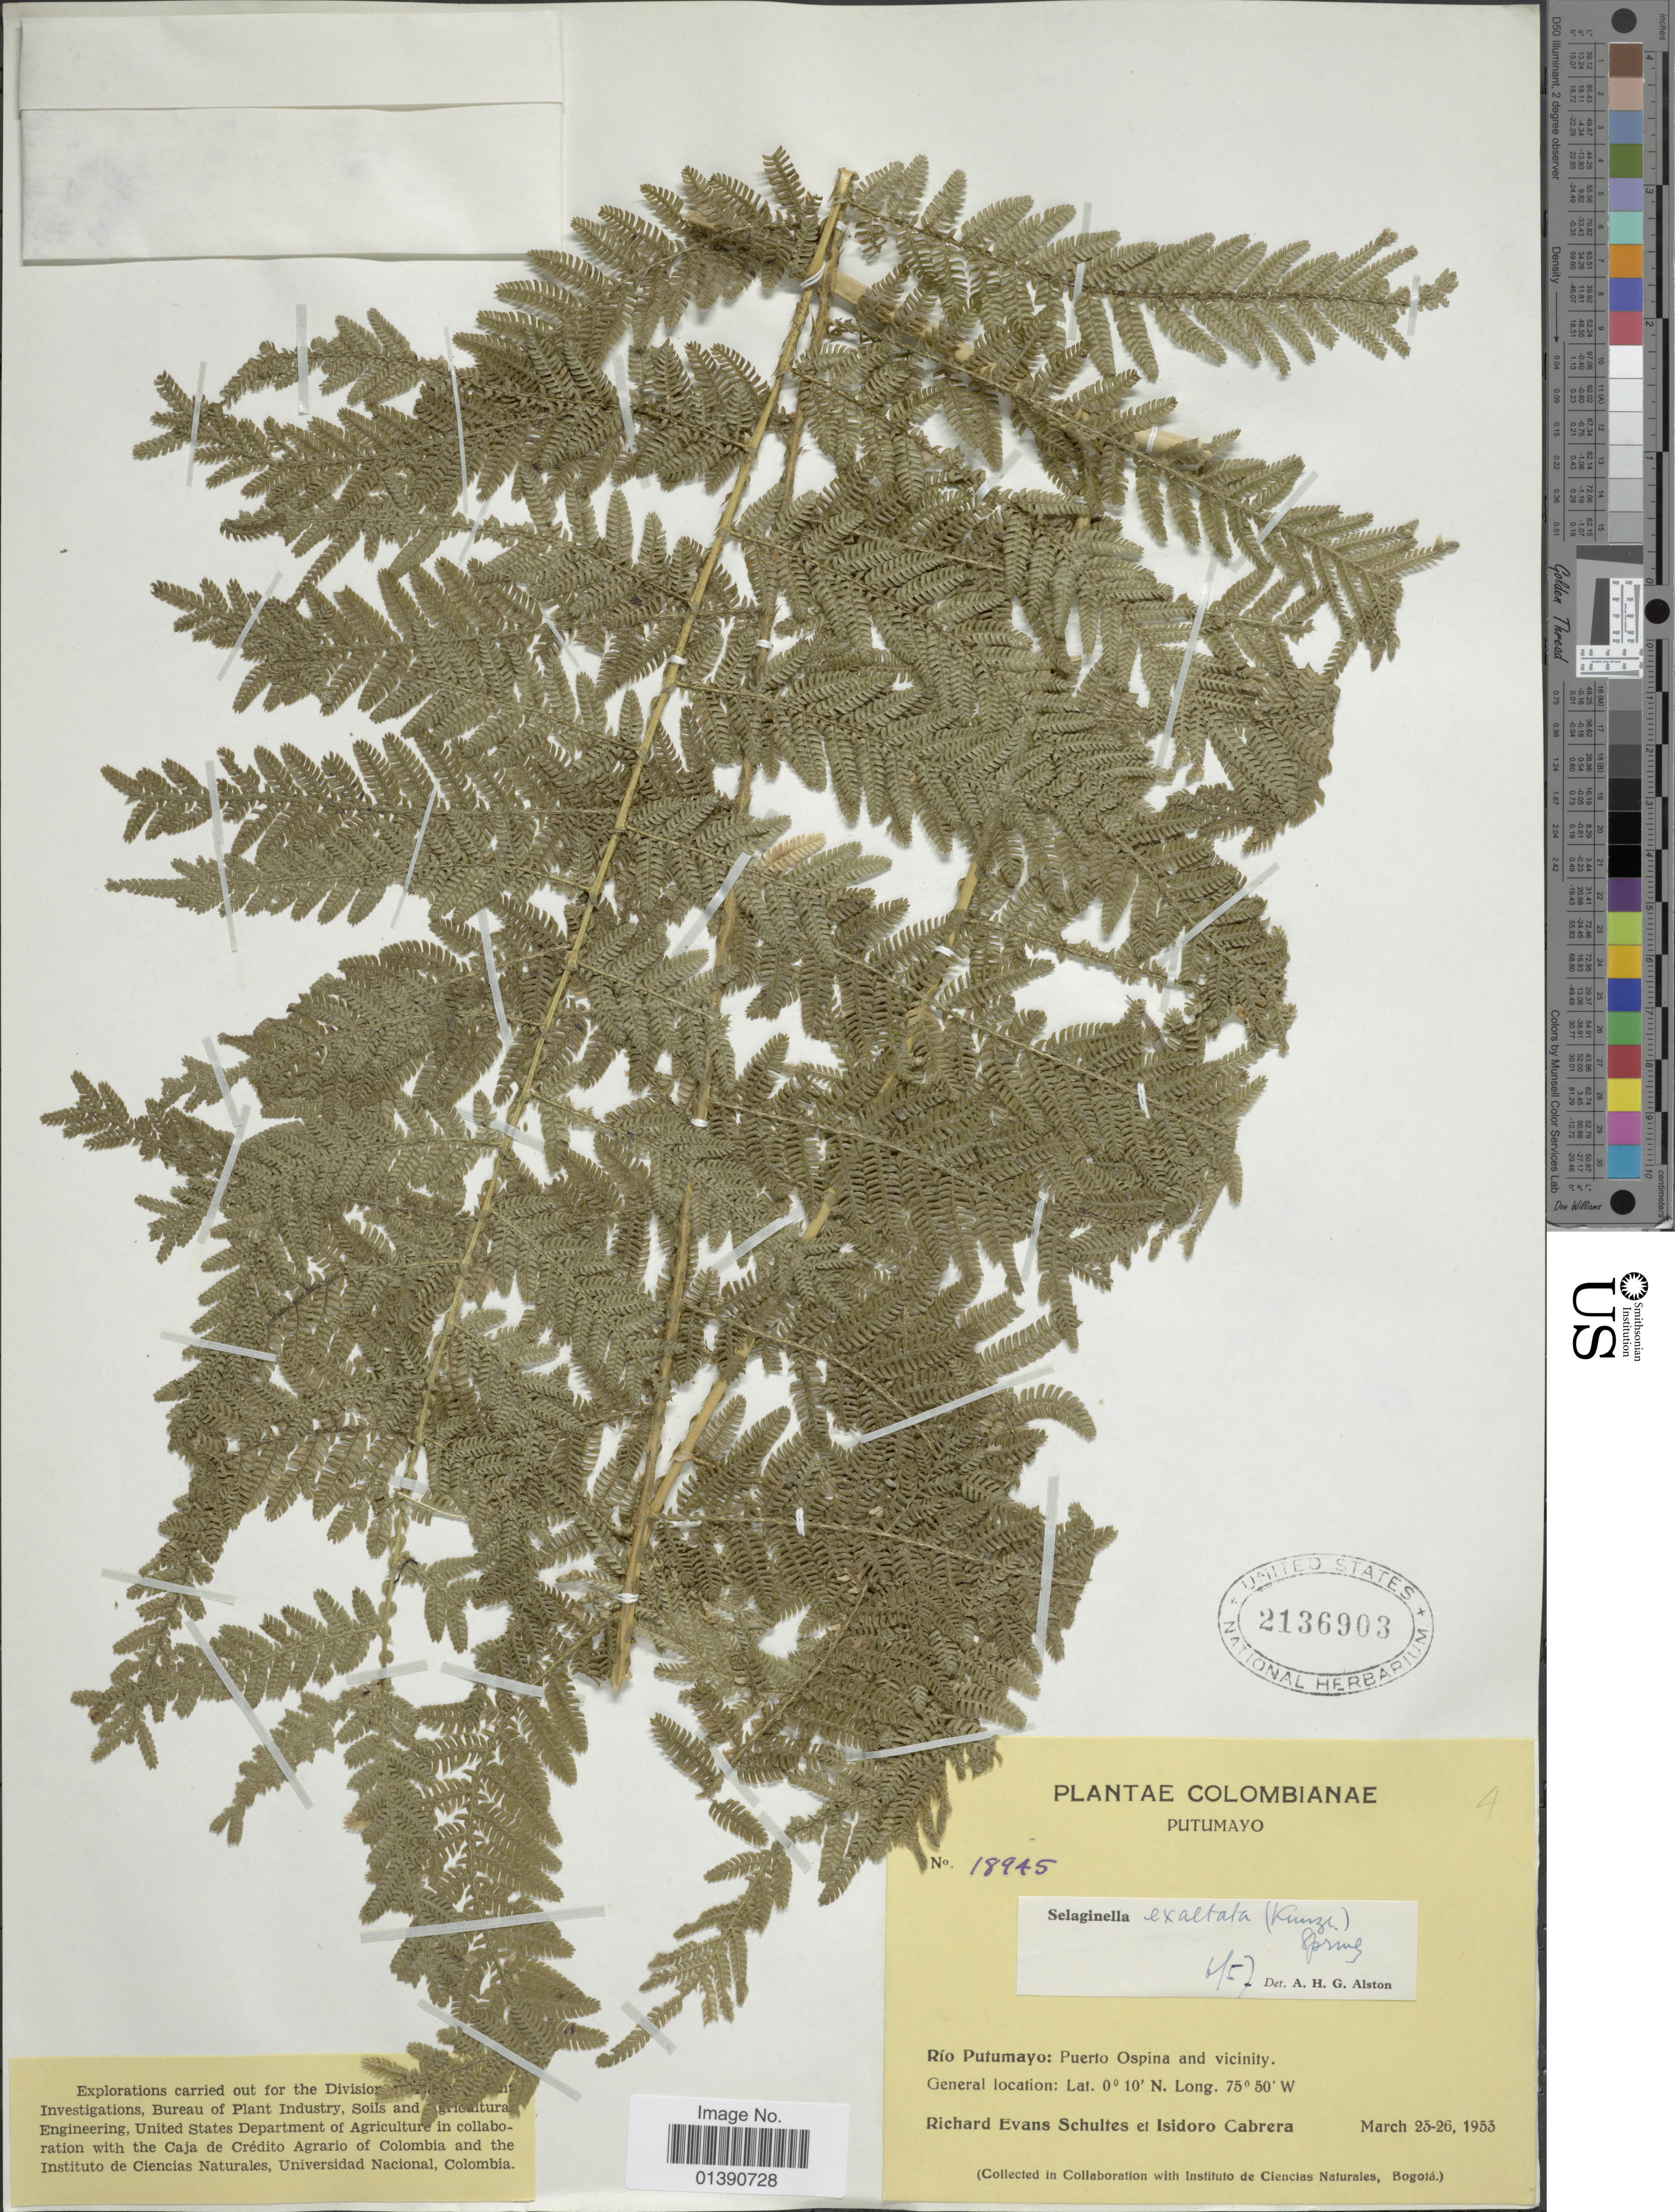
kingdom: Plantae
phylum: Tracheophyta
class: Lycopodiopsida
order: Selaginellales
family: Selaginellaceae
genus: Selaginella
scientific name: Selaginella exaltata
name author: (Kunze) Spring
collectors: R. E. Schultes & I. Cabrera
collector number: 18945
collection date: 1953-03-23/1953-03-26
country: Colombia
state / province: Putumayo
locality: Rio Putumayo: Puerto Ospina and vicinity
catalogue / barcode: US 2136903